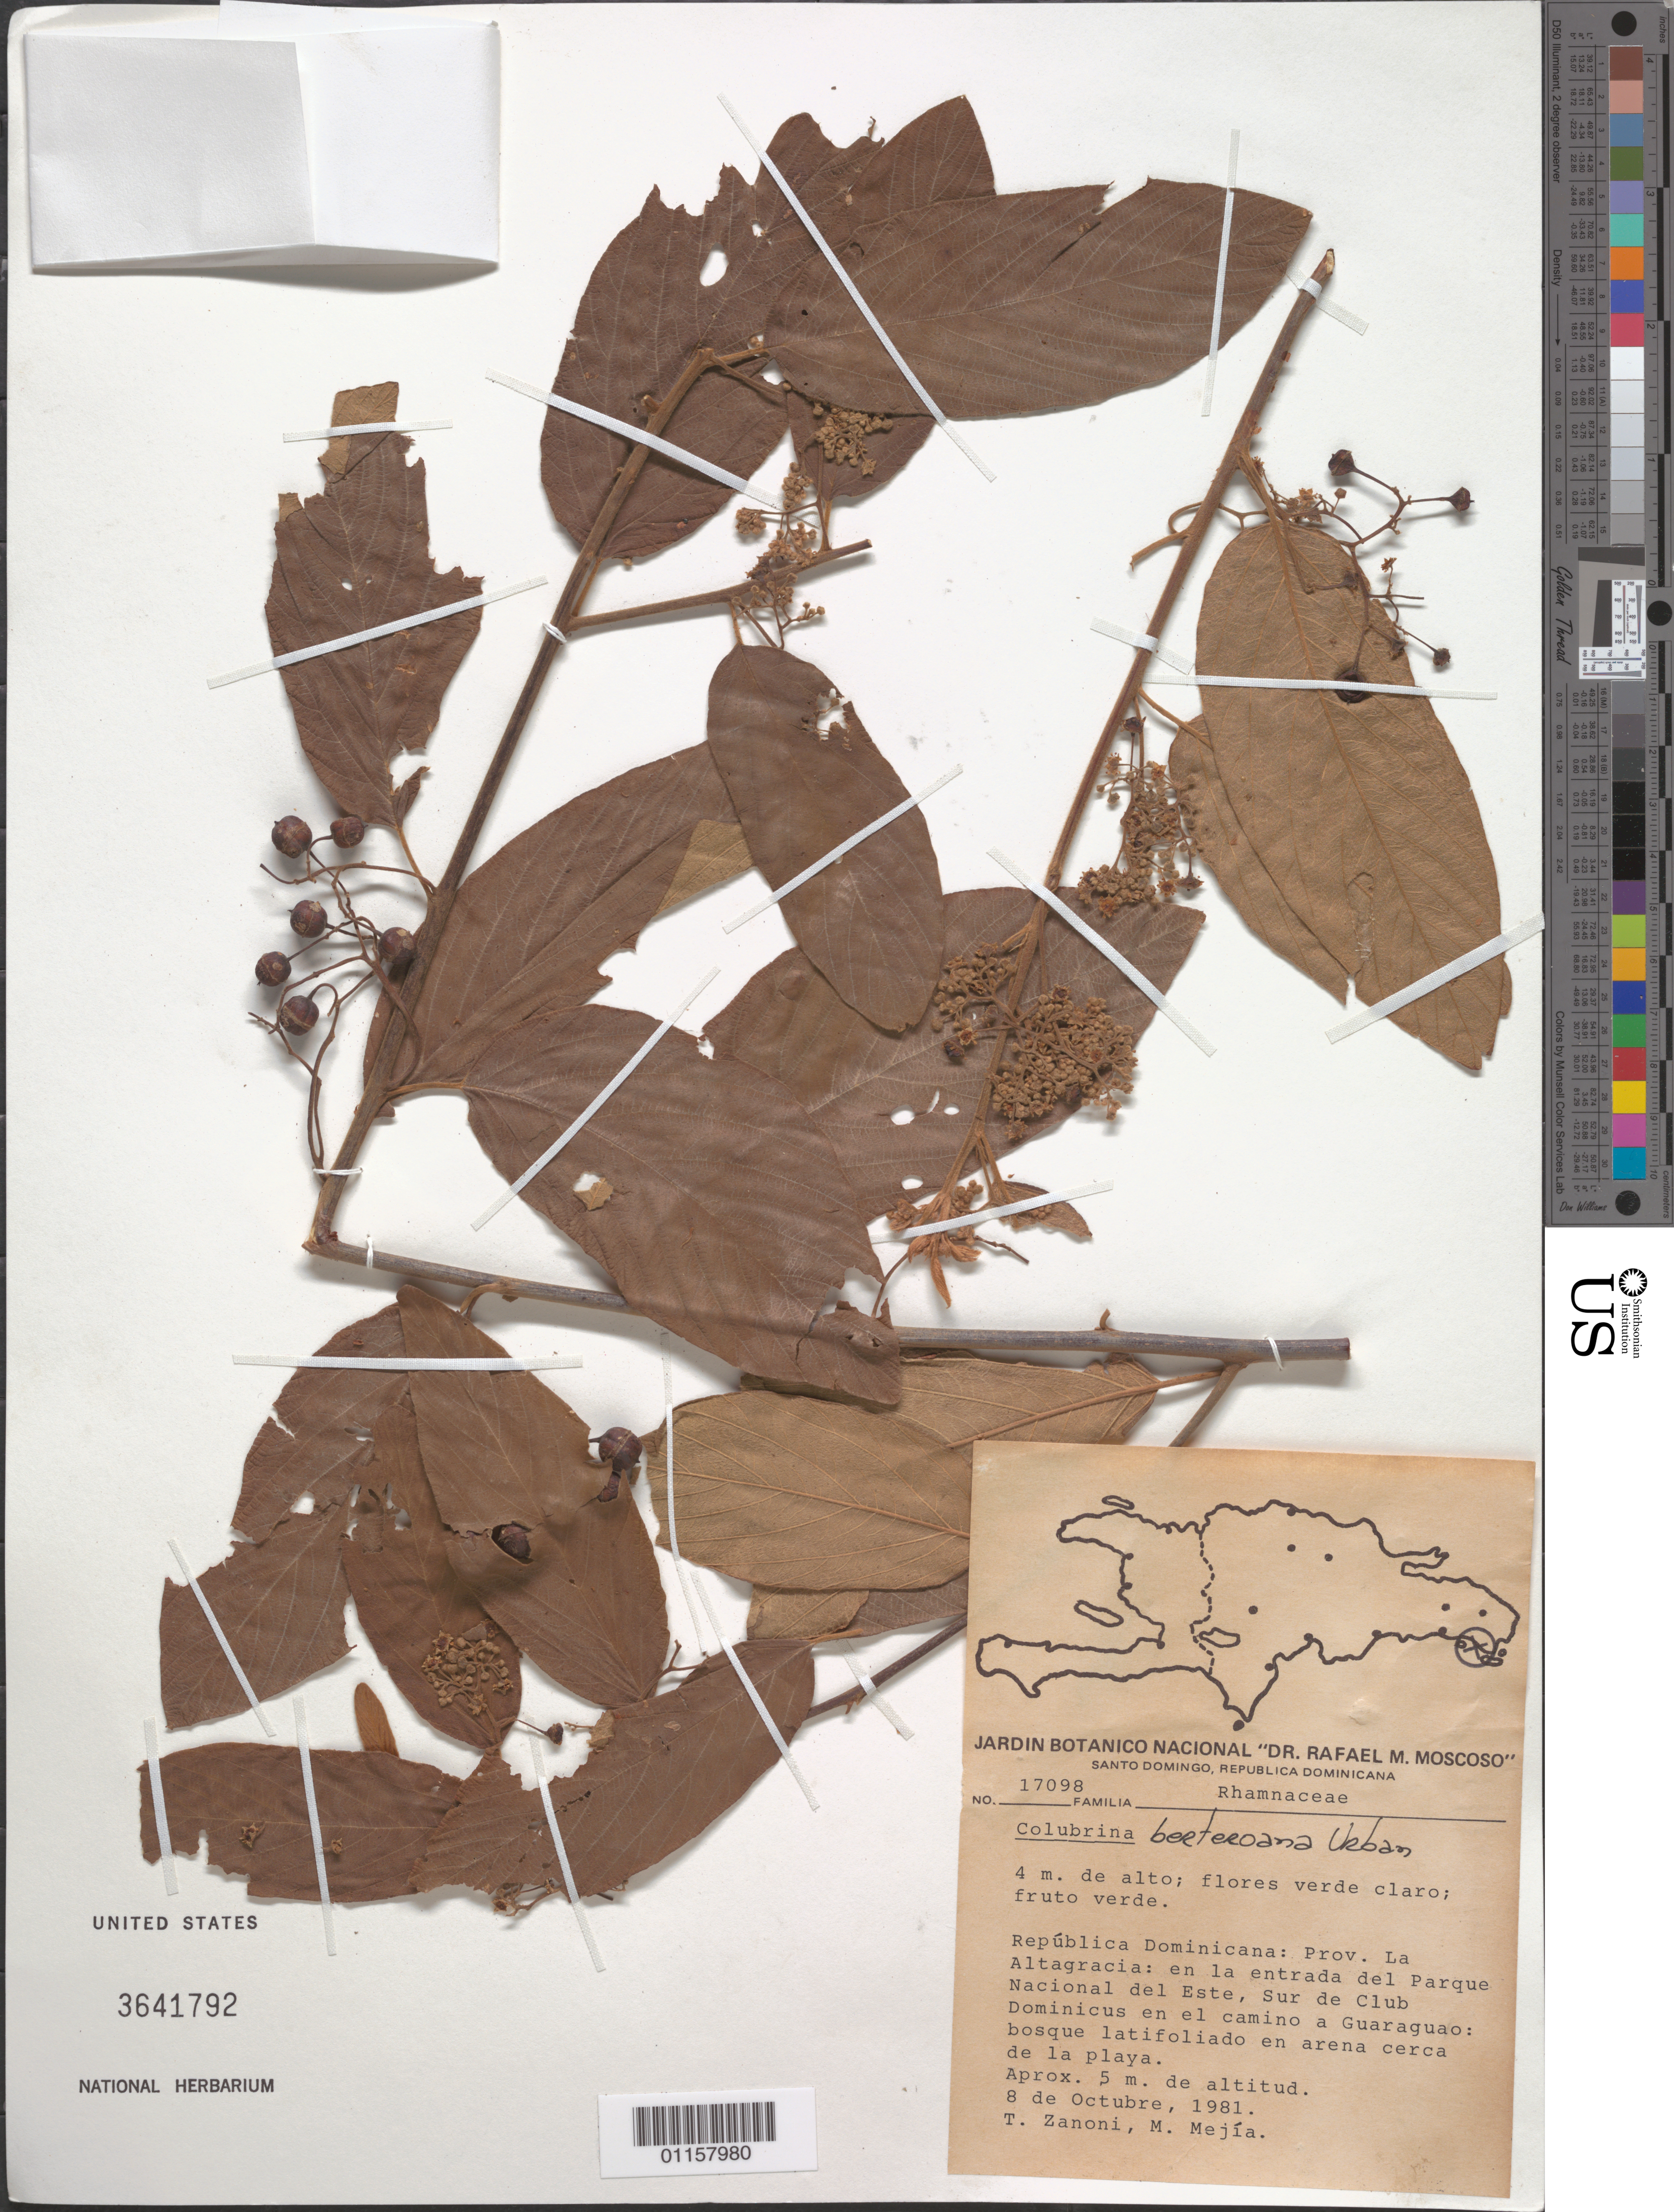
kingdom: Plantae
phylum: Tracheophyta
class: Magnoliopsida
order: Rosales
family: Rhamnaceae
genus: Colubrina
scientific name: Colubrina berteroana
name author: Urb.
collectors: T. A. Zanoni & M. Mejia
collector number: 17098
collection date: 1981-10-08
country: Dominican Republic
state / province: La Altagracia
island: Hispaniola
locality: Parque Nacional del Este, en la entrada; Sur de Club Dominicus en el camino a Guaraguao.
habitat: Bosque latifoliado en arena cerca de la playa.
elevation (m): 5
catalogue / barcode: US 3641792